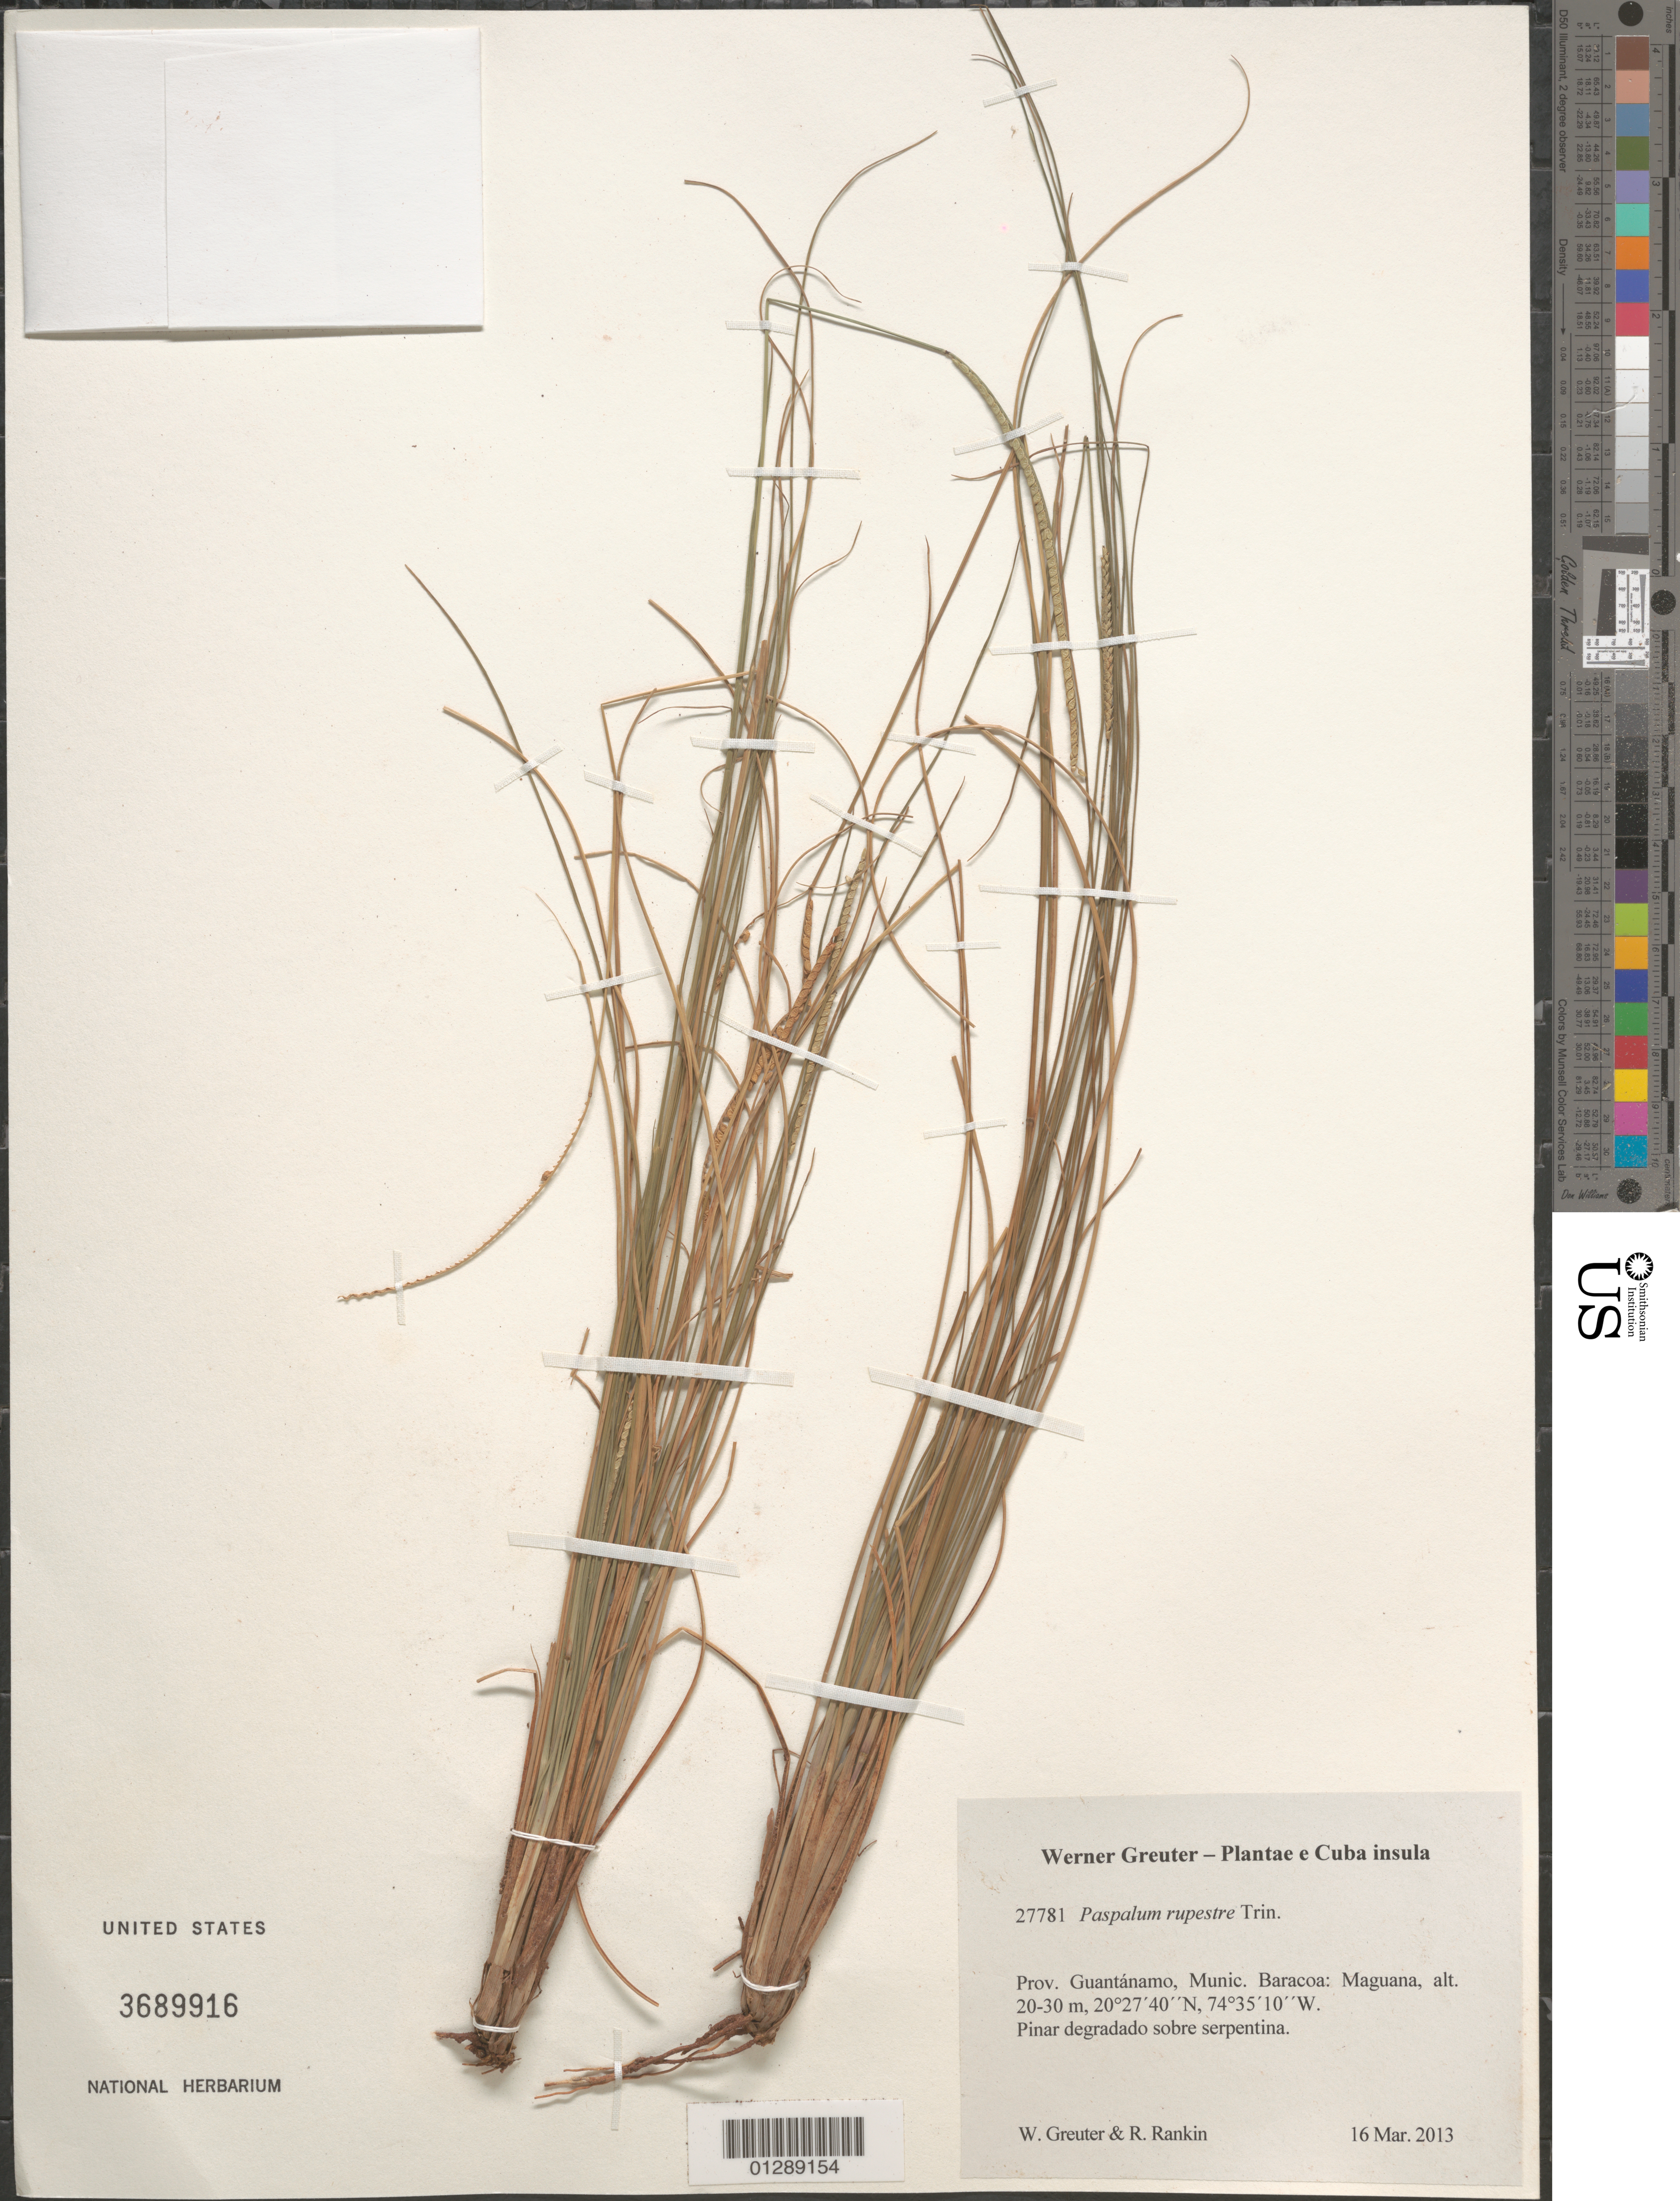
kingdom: Plantae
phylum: Tracheophyta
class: Liliopsida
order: Poales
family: Poaceae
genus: Paspalum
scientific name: Paspalum rupestre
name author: Trin.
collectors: W. R. Greuter & R. Rankin Rodriguez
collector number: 27781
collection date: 2013-03-16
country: Cuba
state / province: Guantanamo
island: Cuba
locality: Munic. Baracoa: Maguana.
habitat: Pinar degradado sobre serpentina.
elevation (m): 20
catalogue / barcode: US 3689916